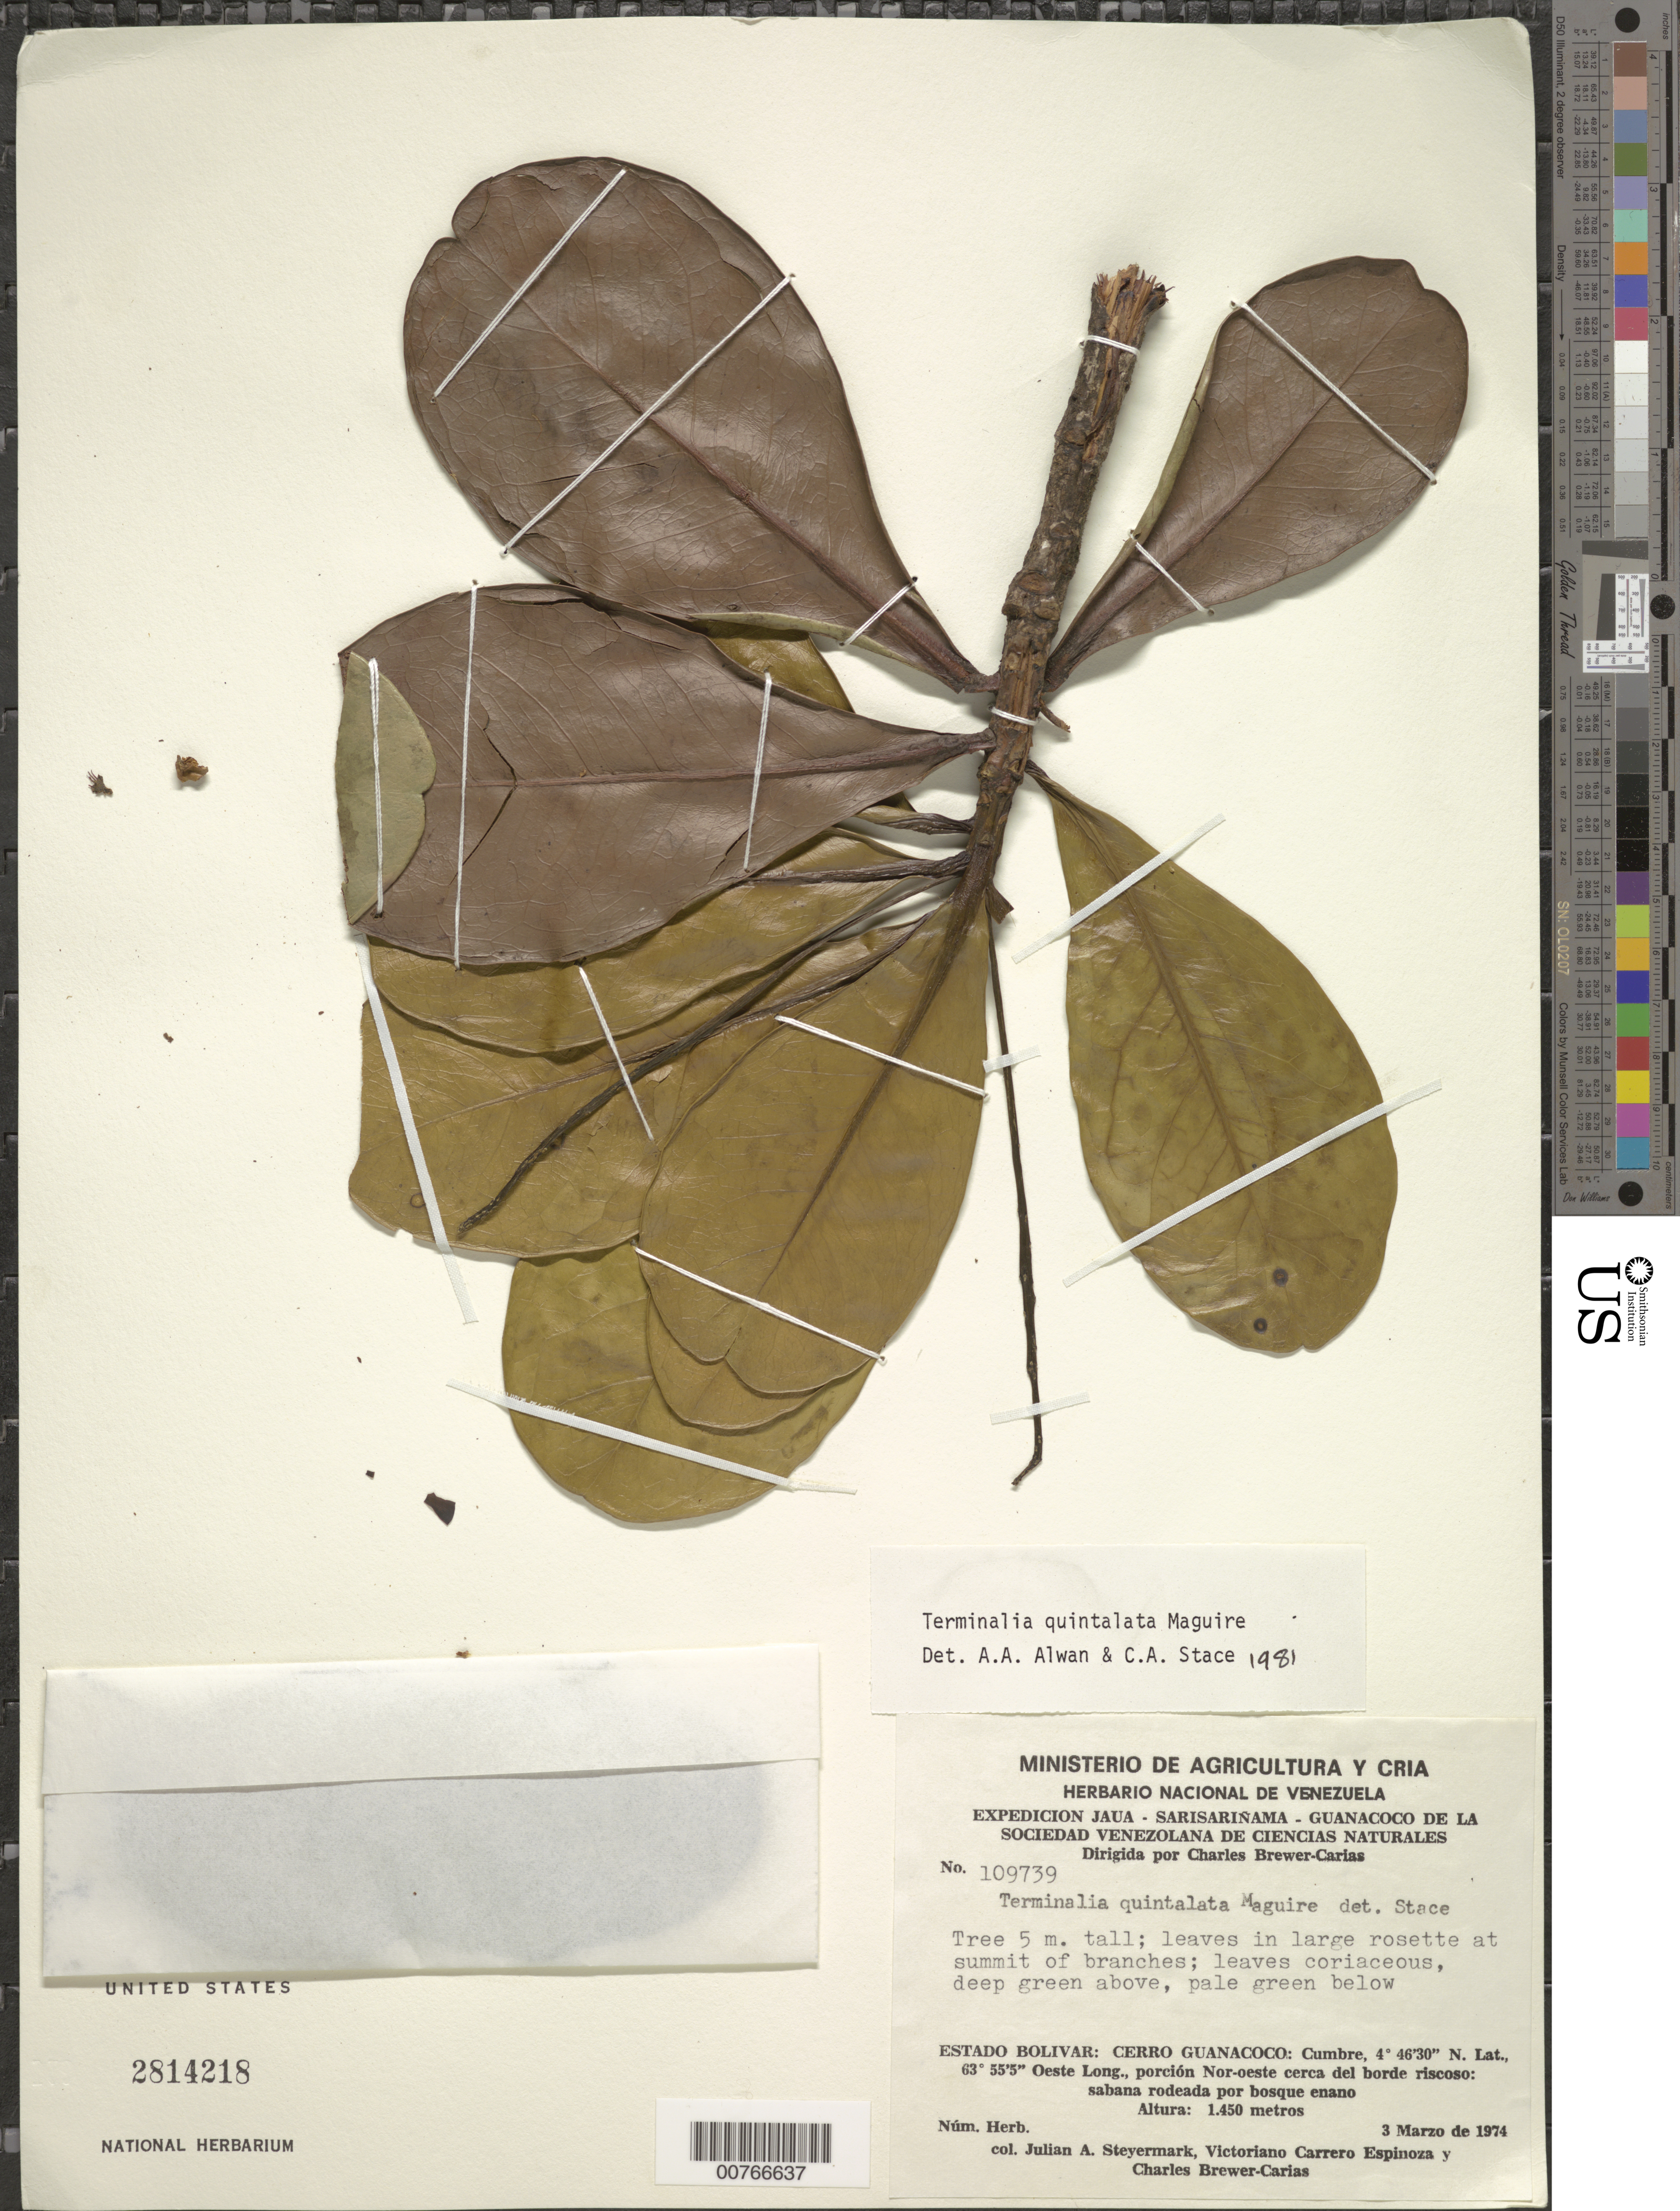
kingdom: Plantae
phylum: Tracheophyta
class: Magnoliopsida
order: Myrtales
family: Combretaceae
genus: Terminalia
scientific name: Terminalia quintalata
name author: Maguire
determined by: Stace, C. A.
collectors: J. Steyermark, V. Carreño E. & C. Brewer-Carias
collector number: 109739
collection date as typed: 28-Feb-74 to 5-Mar-74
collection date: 1974-02-28/1974-03-05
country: Venezuela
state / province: Bolívar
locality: Cerro Guanacoco, cumbre, porcion NE cerca del borde riscoso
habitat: Sabana rodeada por bosque enano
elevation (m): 1450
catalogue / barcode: US 2814218